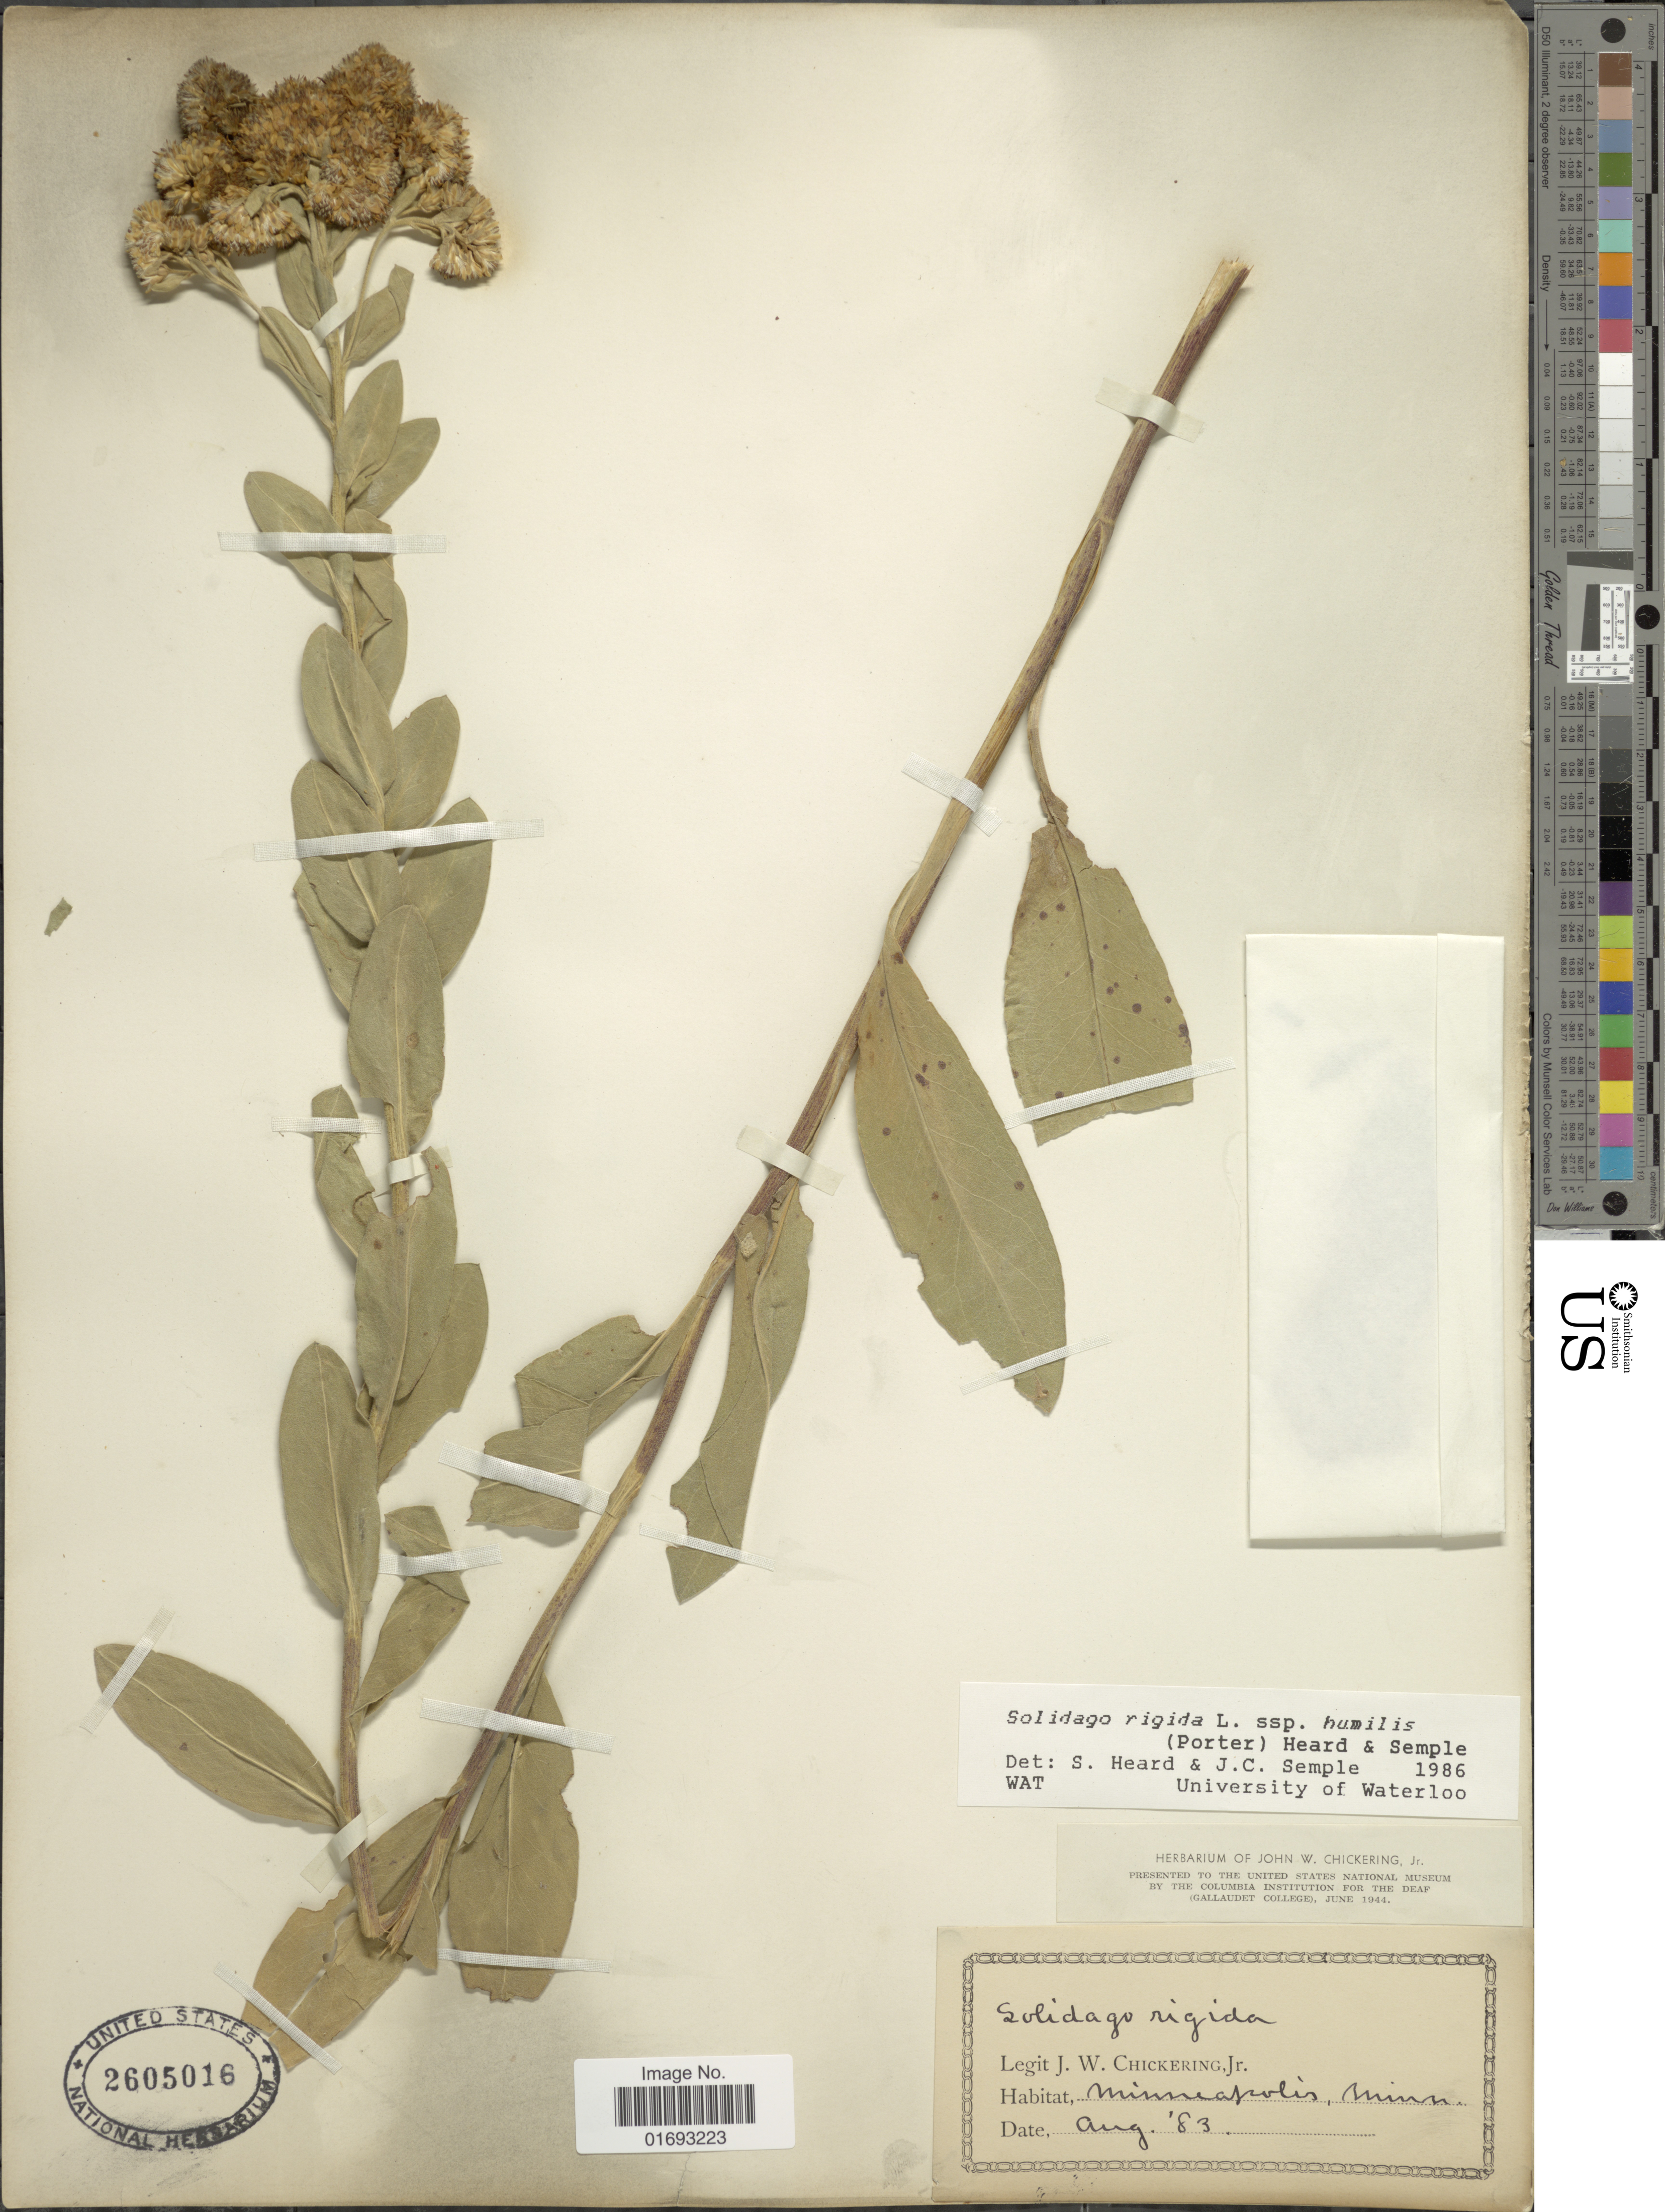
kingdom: Plantae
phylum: Tracheophyta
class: Magnoliopsida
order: Asterales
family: Asteraceae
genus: Oligoneuron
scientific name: Oligoneuron rigidum var. humile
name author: (Porter) G.L. Nesom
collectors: J. W. Chickering Jr.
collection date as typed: Transcribed d/m/y: /8/83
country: United States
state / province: Minnesota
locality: Minneapolis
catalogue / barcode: US 2605016